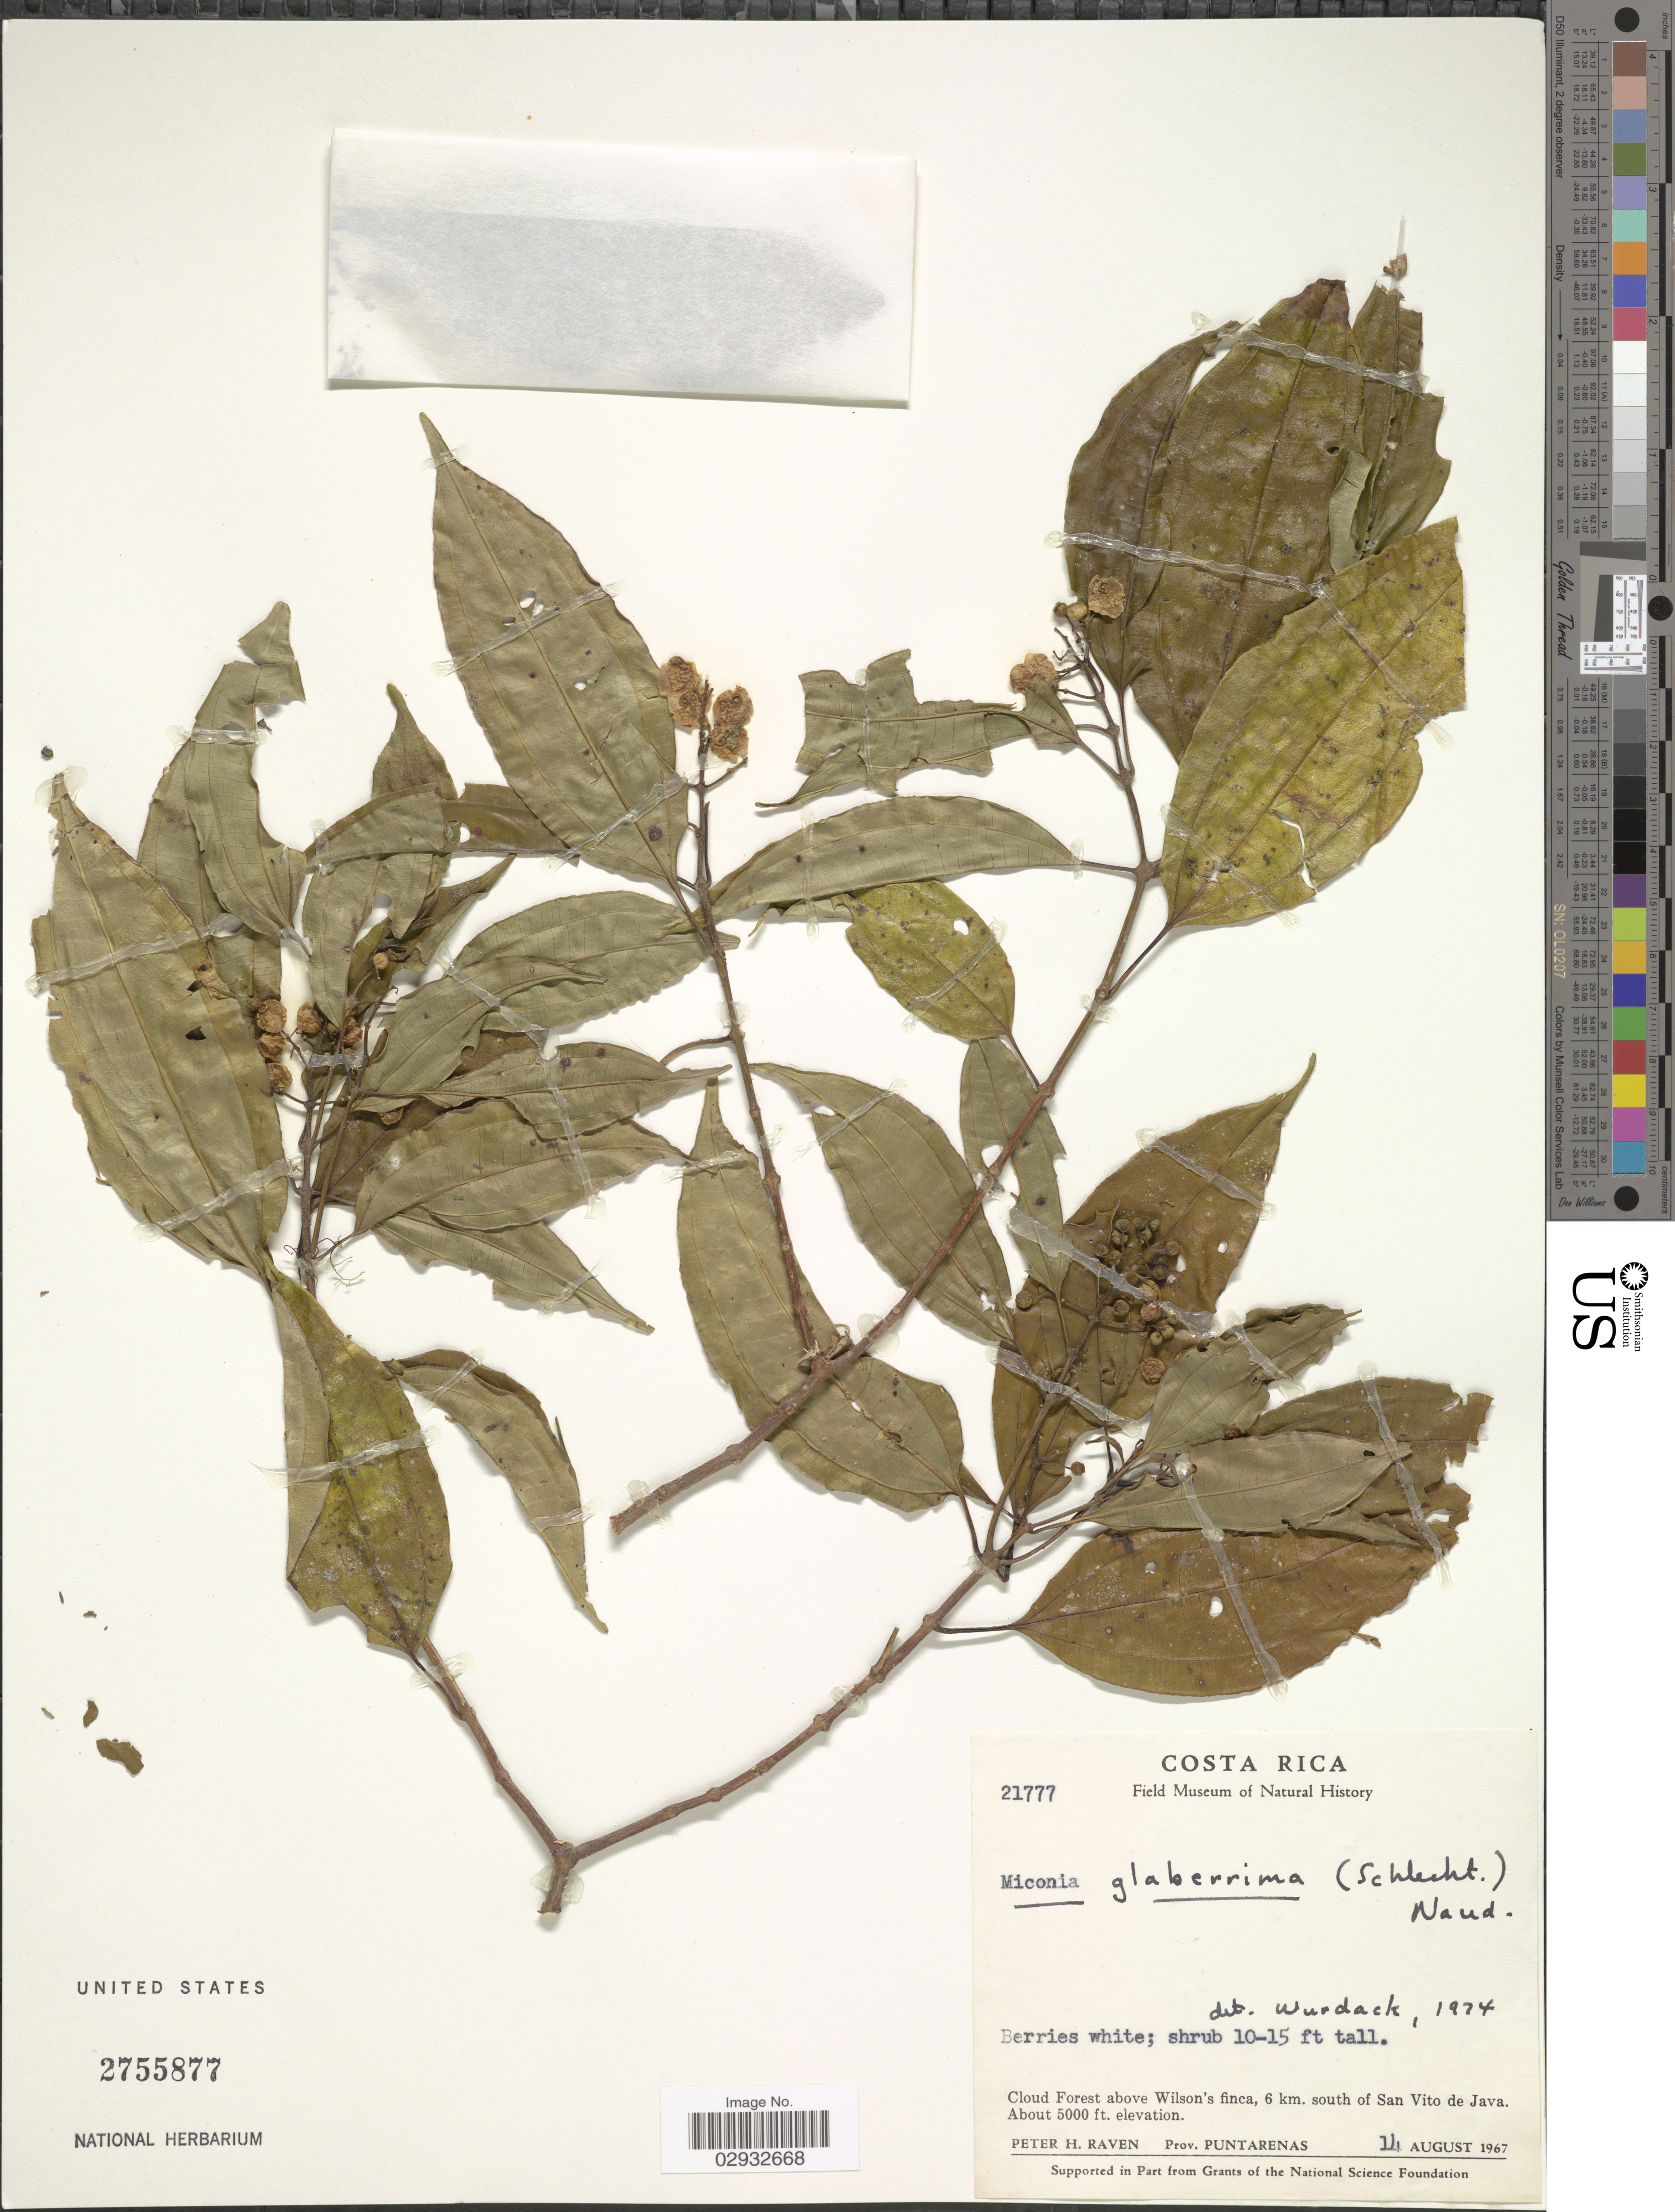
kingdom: Plantae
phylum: Tracheophyta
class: Magnoliopsida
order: Myrtales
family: Melastomataceae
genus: Miconia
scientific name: Miconia glaberrima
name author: (Schltdl.) Naudin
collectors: P. Raven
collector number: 21777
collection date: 1967-08-14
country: Costa Rica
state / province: Puntarenas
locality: Cloud Forest above Wilson's finca, 6 km. south of San Vito de Java.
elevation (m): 1524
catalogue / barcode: US 2755877